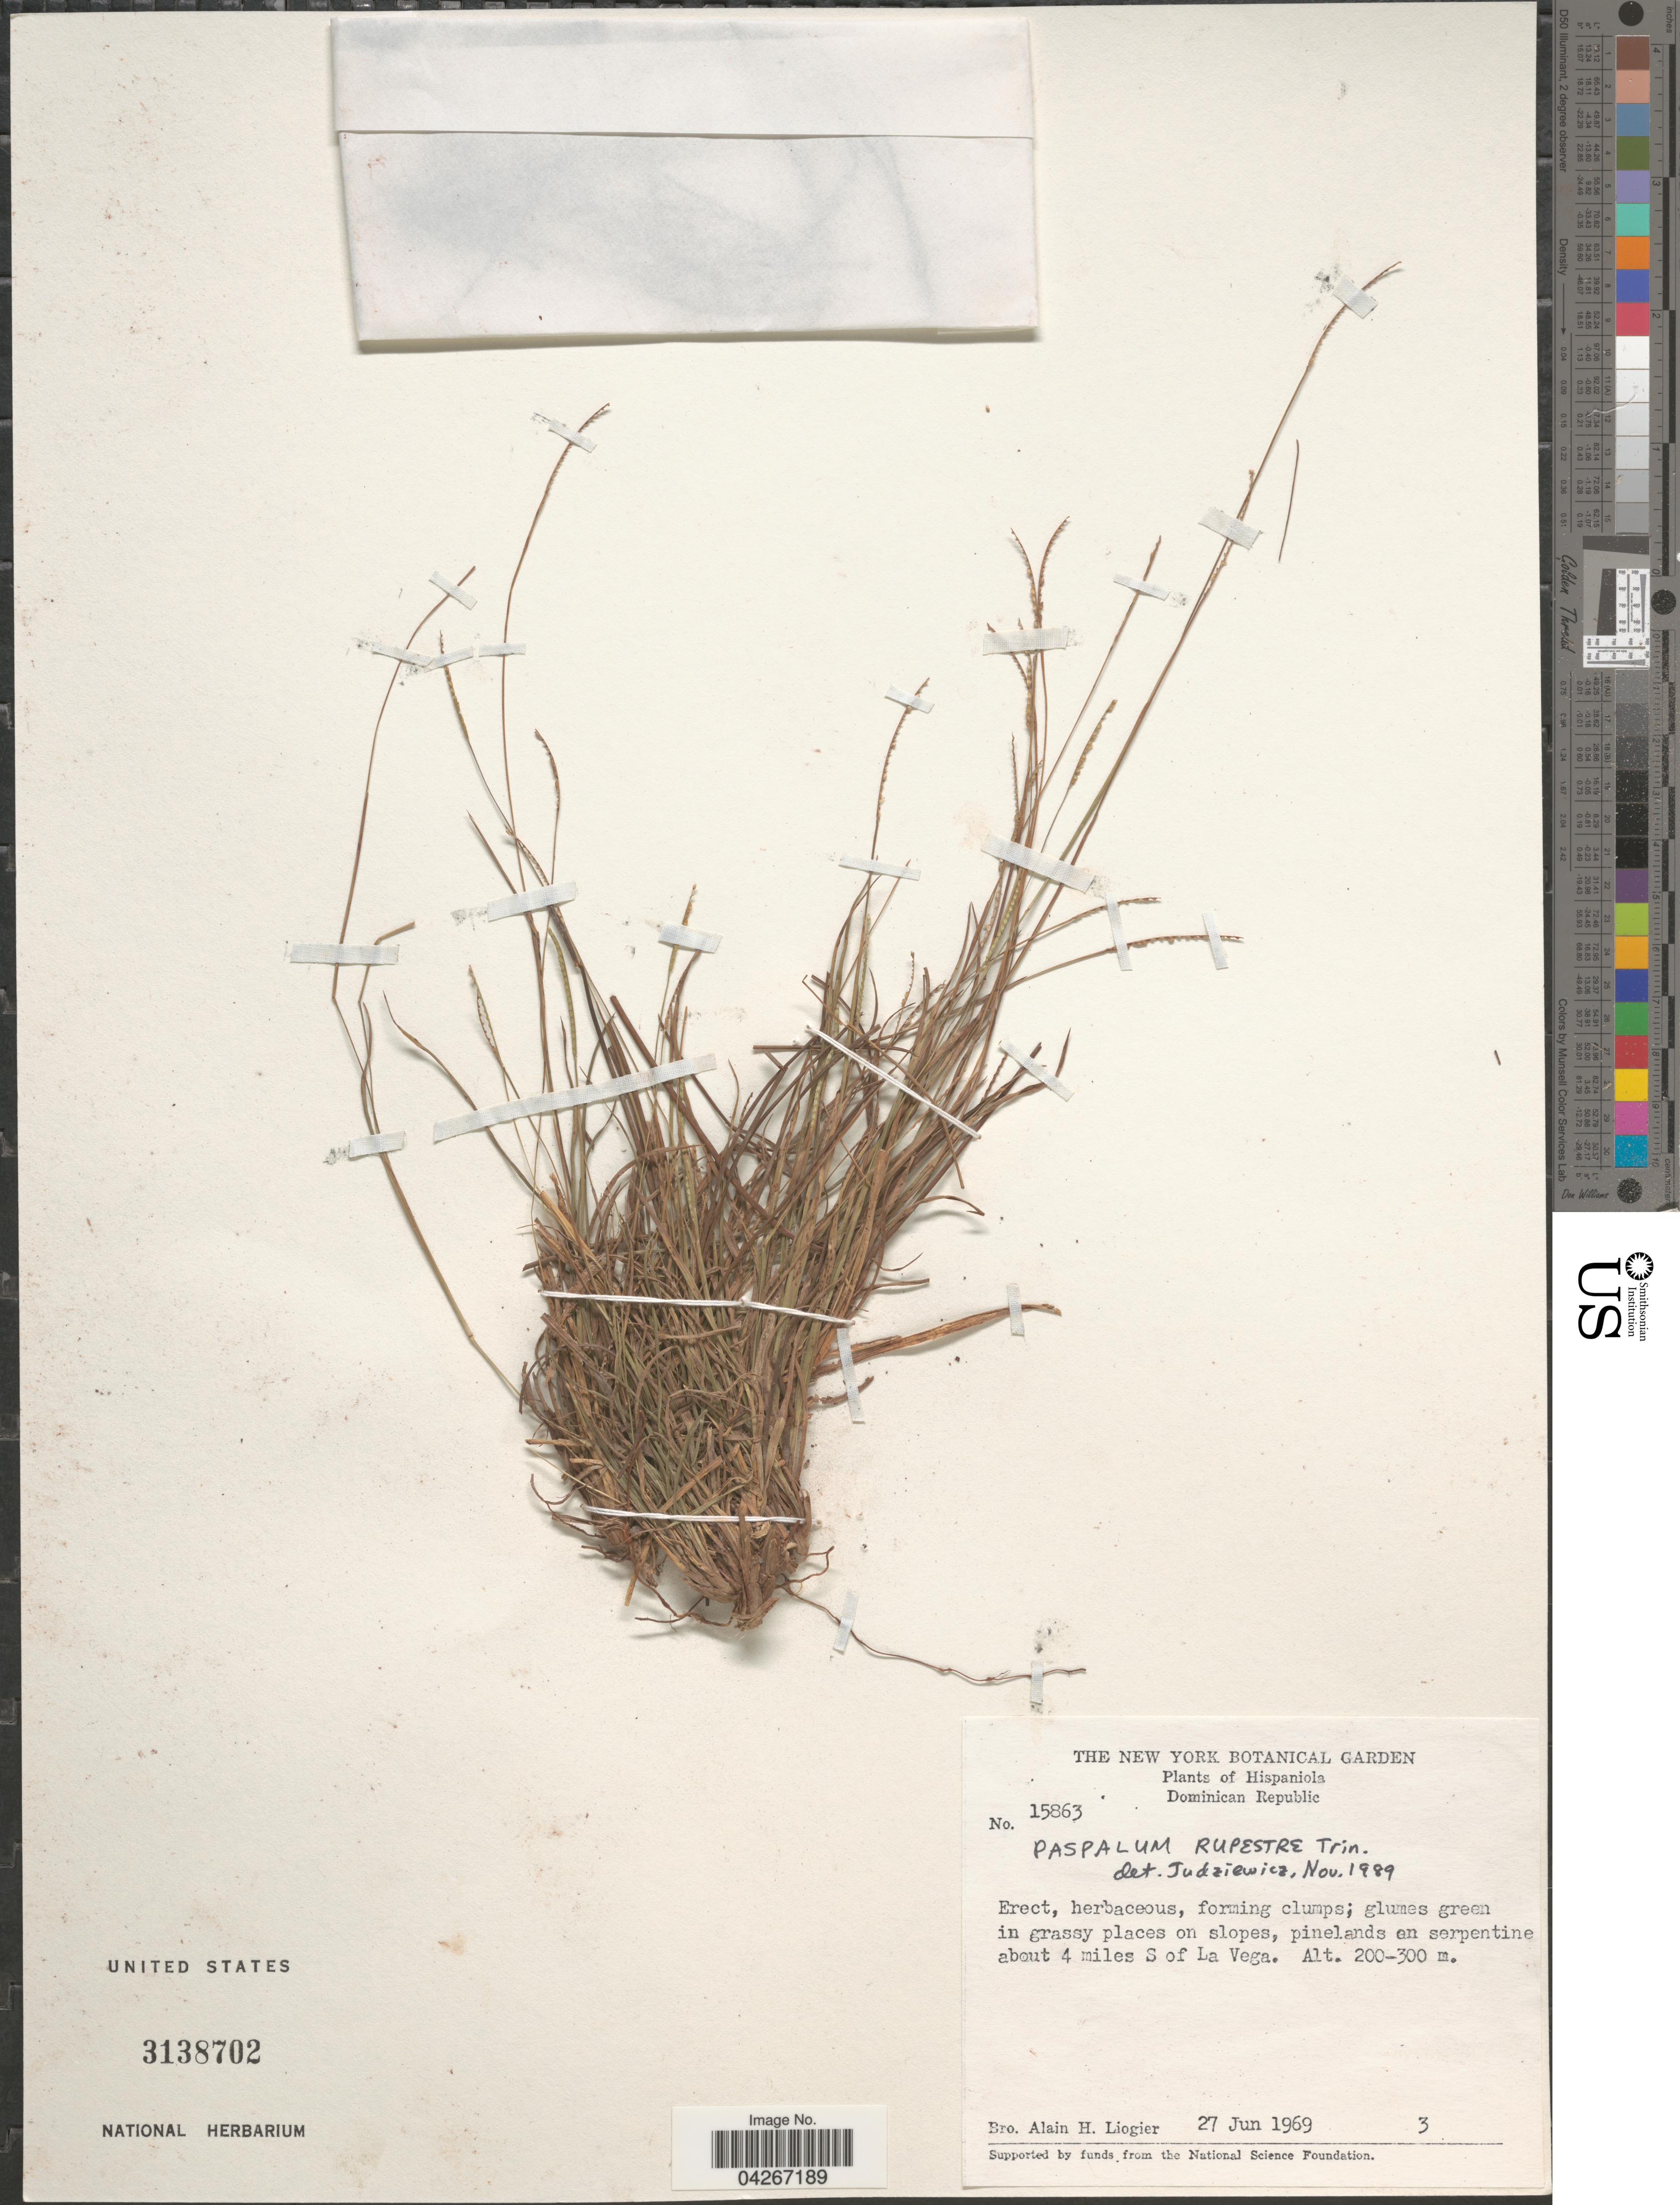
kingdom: Plantae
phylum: Tracheophyta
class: Liliopsida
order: Poales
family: Poaceae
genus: Paspalum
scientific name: Paspalum rupestre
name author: Trin.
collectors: A. H. Liogier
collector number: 15863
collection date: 1969-06-27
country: Dominican Republic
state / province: La Vega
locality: Hispaniola. About 4 miles S of La Vega.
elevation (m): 200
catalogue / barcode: US 3138702